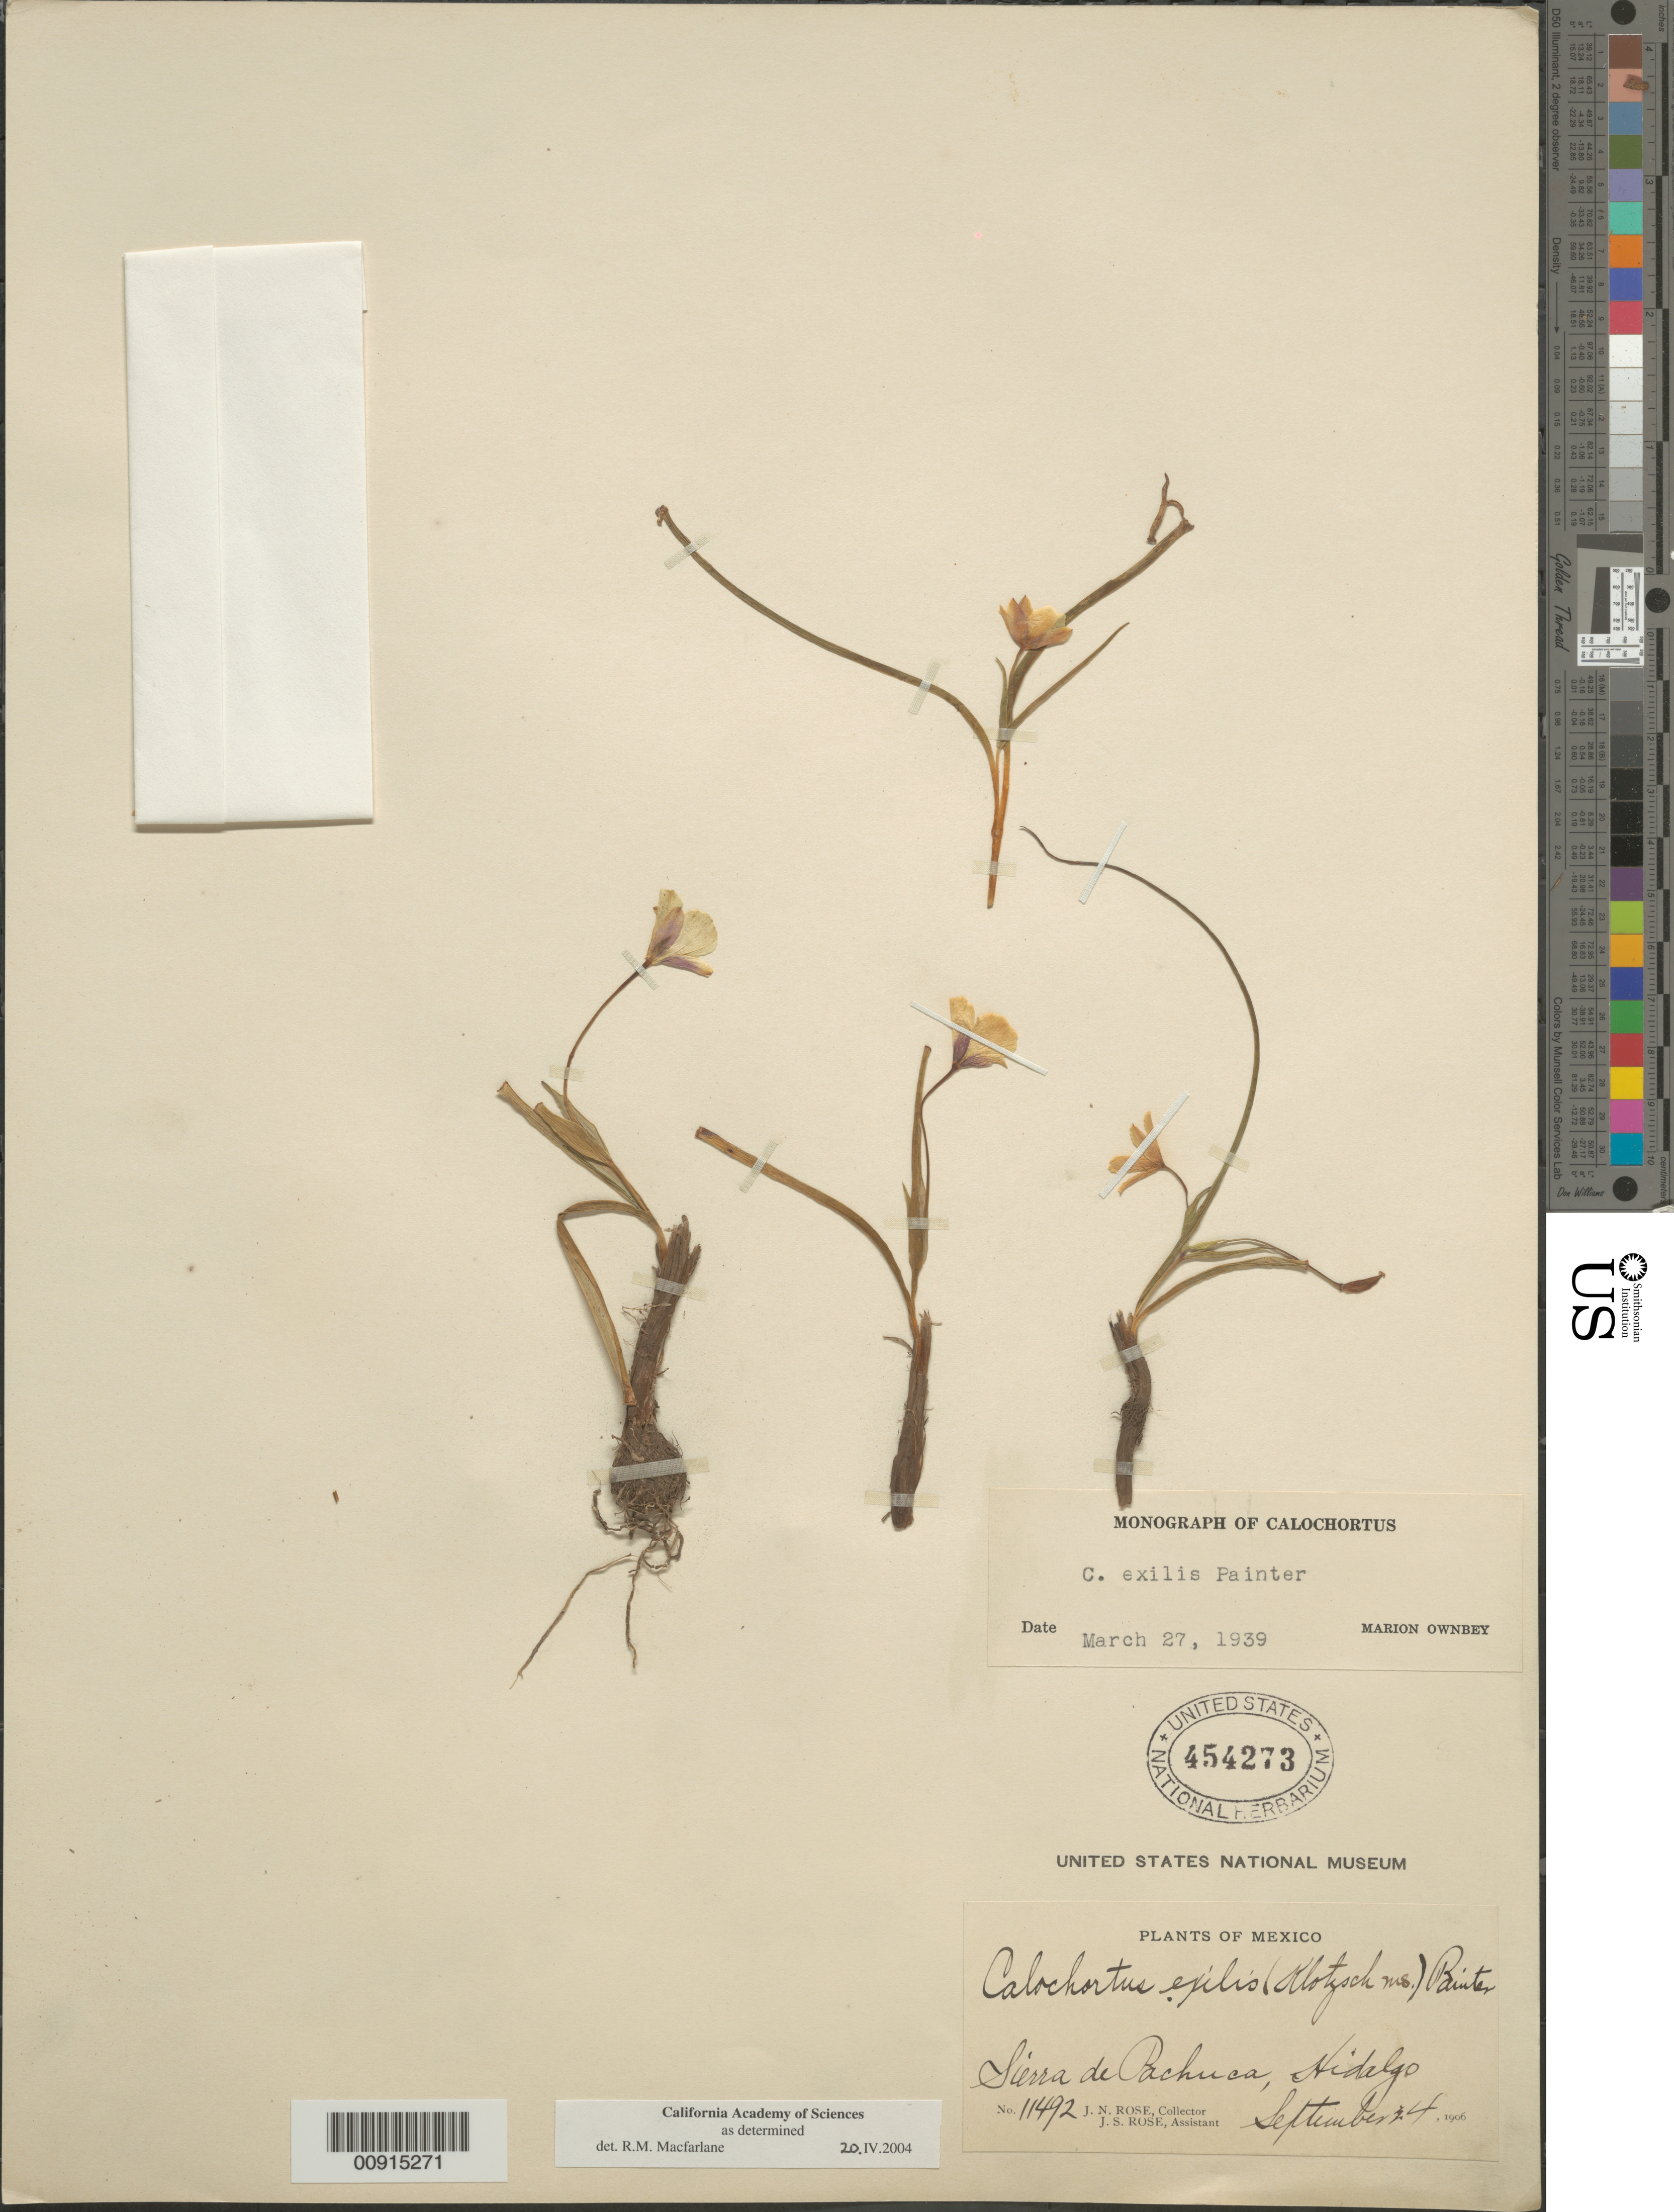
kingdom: Plantae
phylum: Tracheophyta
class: Liliopsida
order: Liliales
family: Liliaceae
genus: Calochortus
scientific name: Calochortus exilis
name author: J.H. Painter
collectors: J. N. Rose & J. S. Rose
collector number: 11492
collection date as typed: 24 Sep 1906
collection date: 1906-09-24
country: Mexico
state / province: Hidalgo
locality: Sierra de Pachuca, Hidalgo.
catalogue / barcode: US 454273